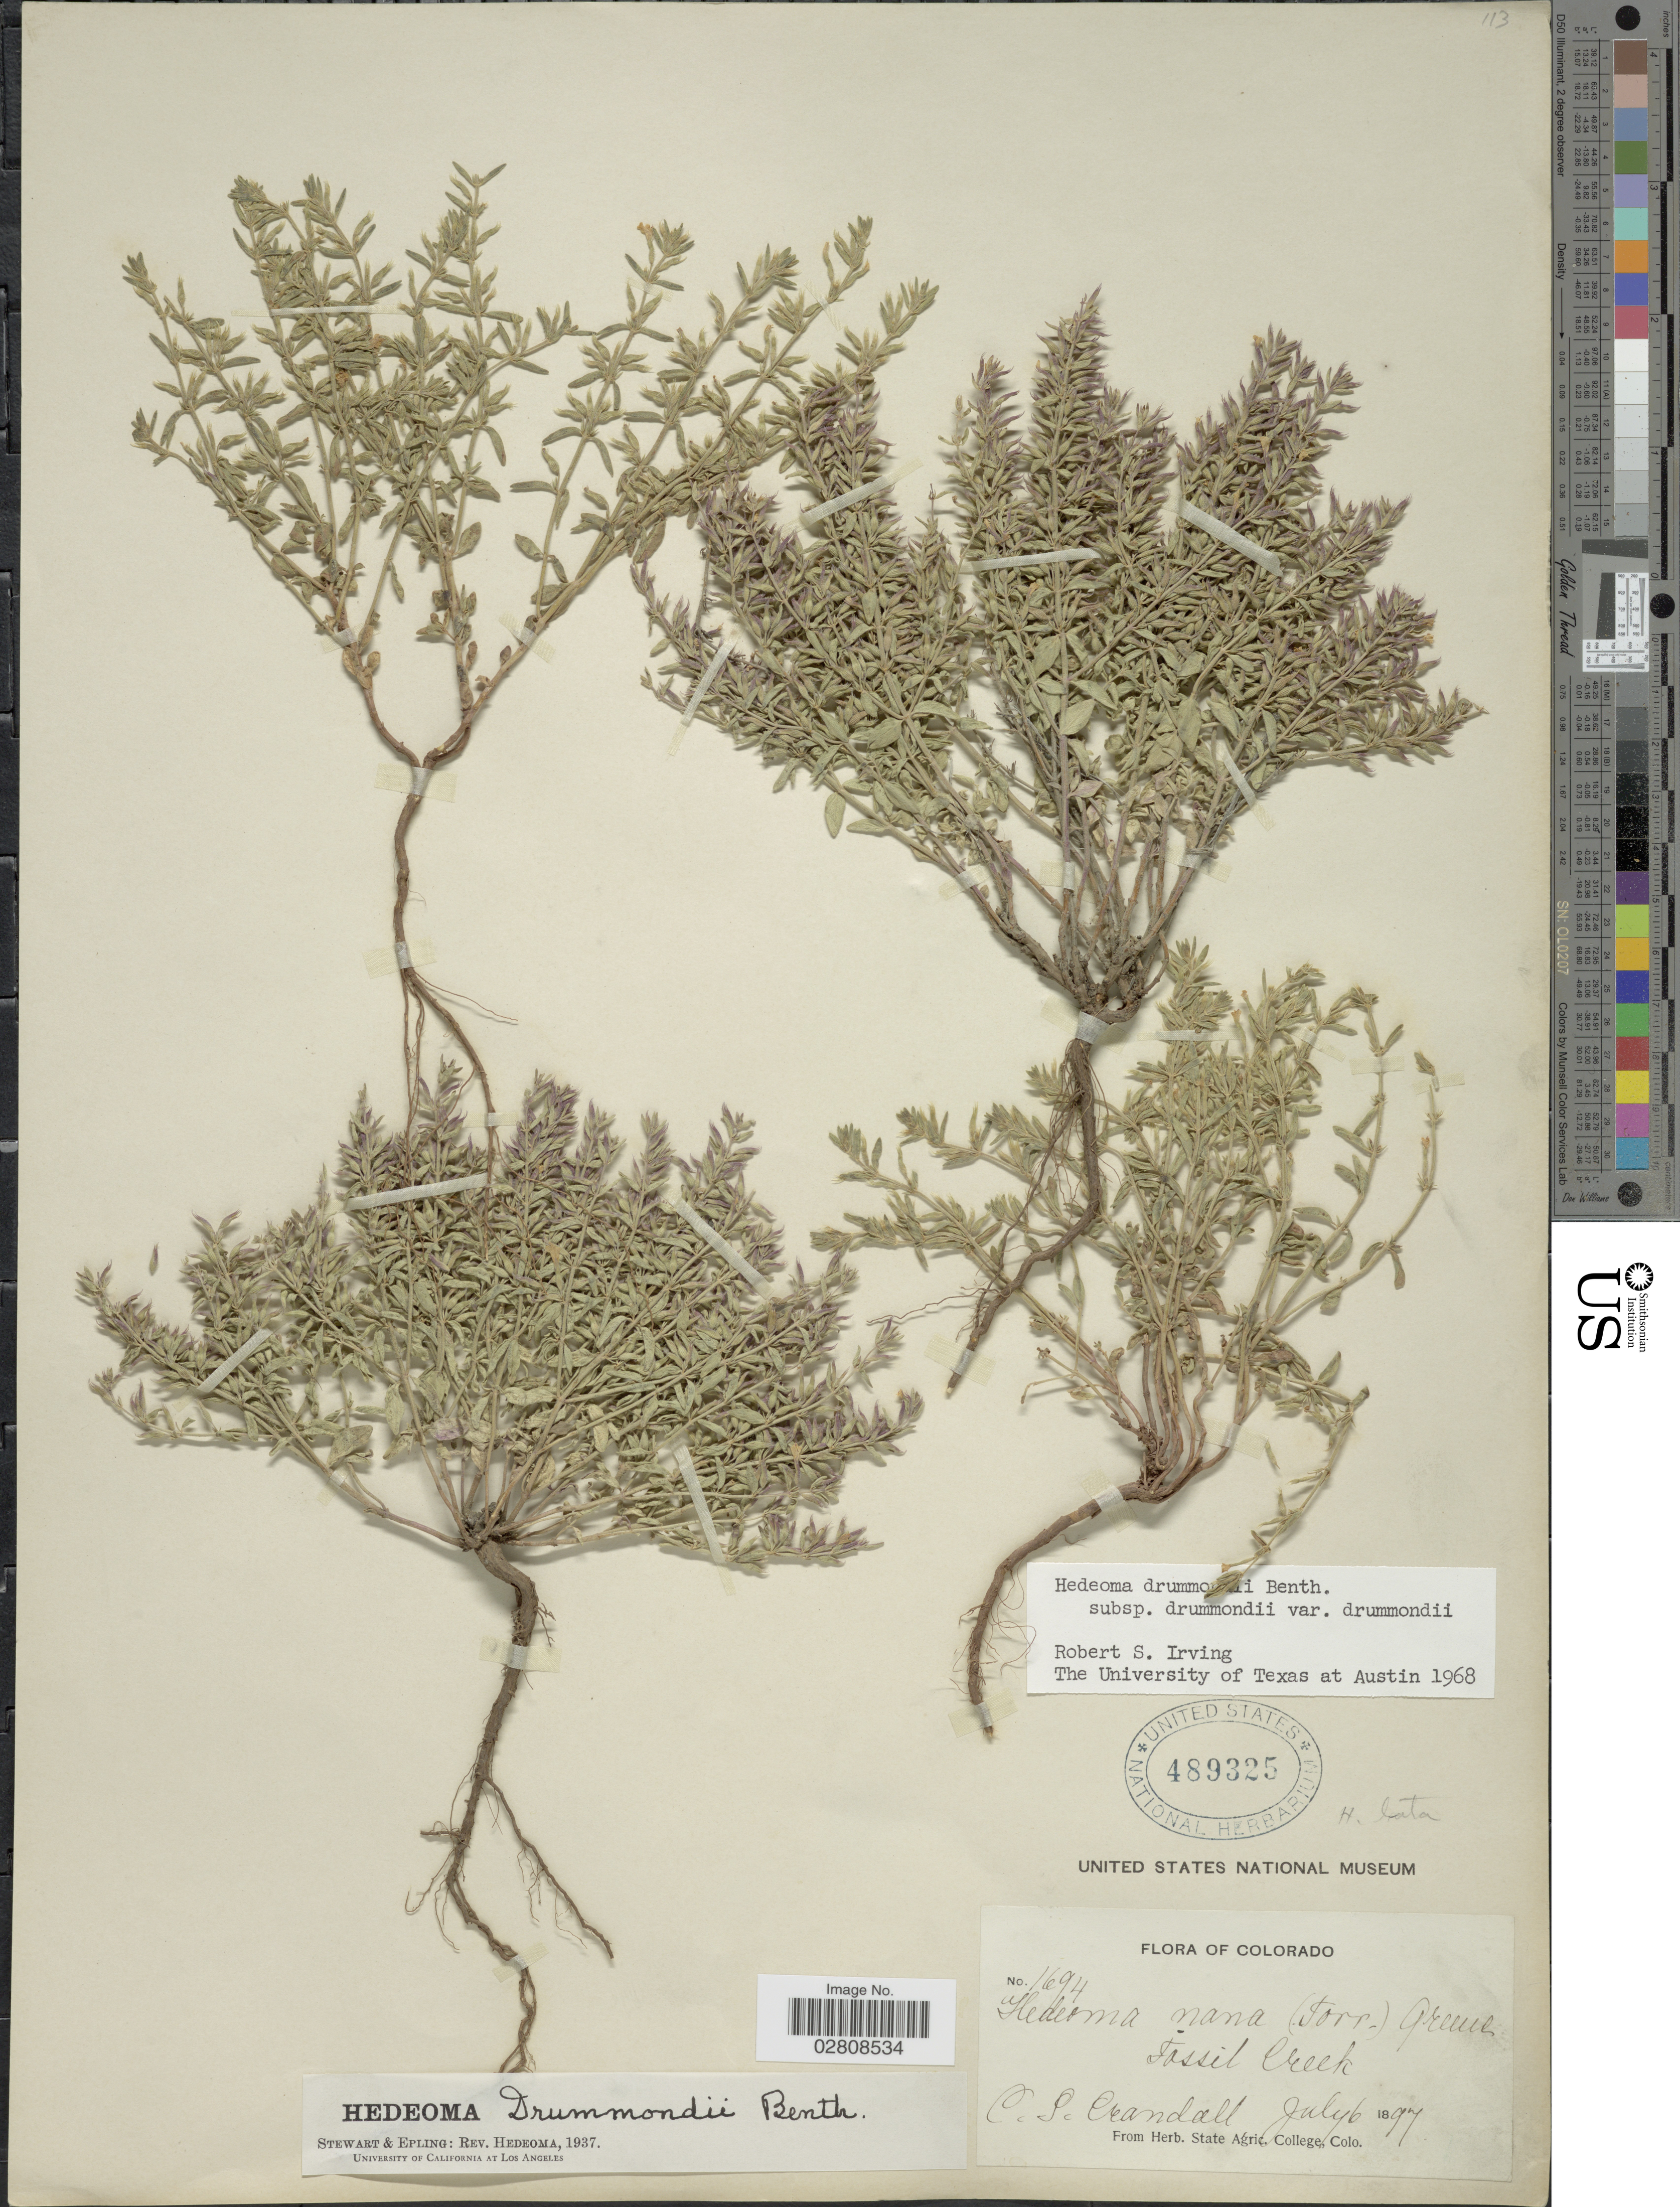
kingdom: Plantae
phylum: Tracheophyta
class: Magnoliopsida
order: Lamiales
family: Lamiaceae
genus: Hedeoma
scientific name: Hedeoma drummondii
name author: Benth.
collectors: C. Crandall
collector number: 1694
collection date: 1897-07-06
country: United States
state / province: Colorado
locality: Fossil Creek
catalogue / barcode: US 489325